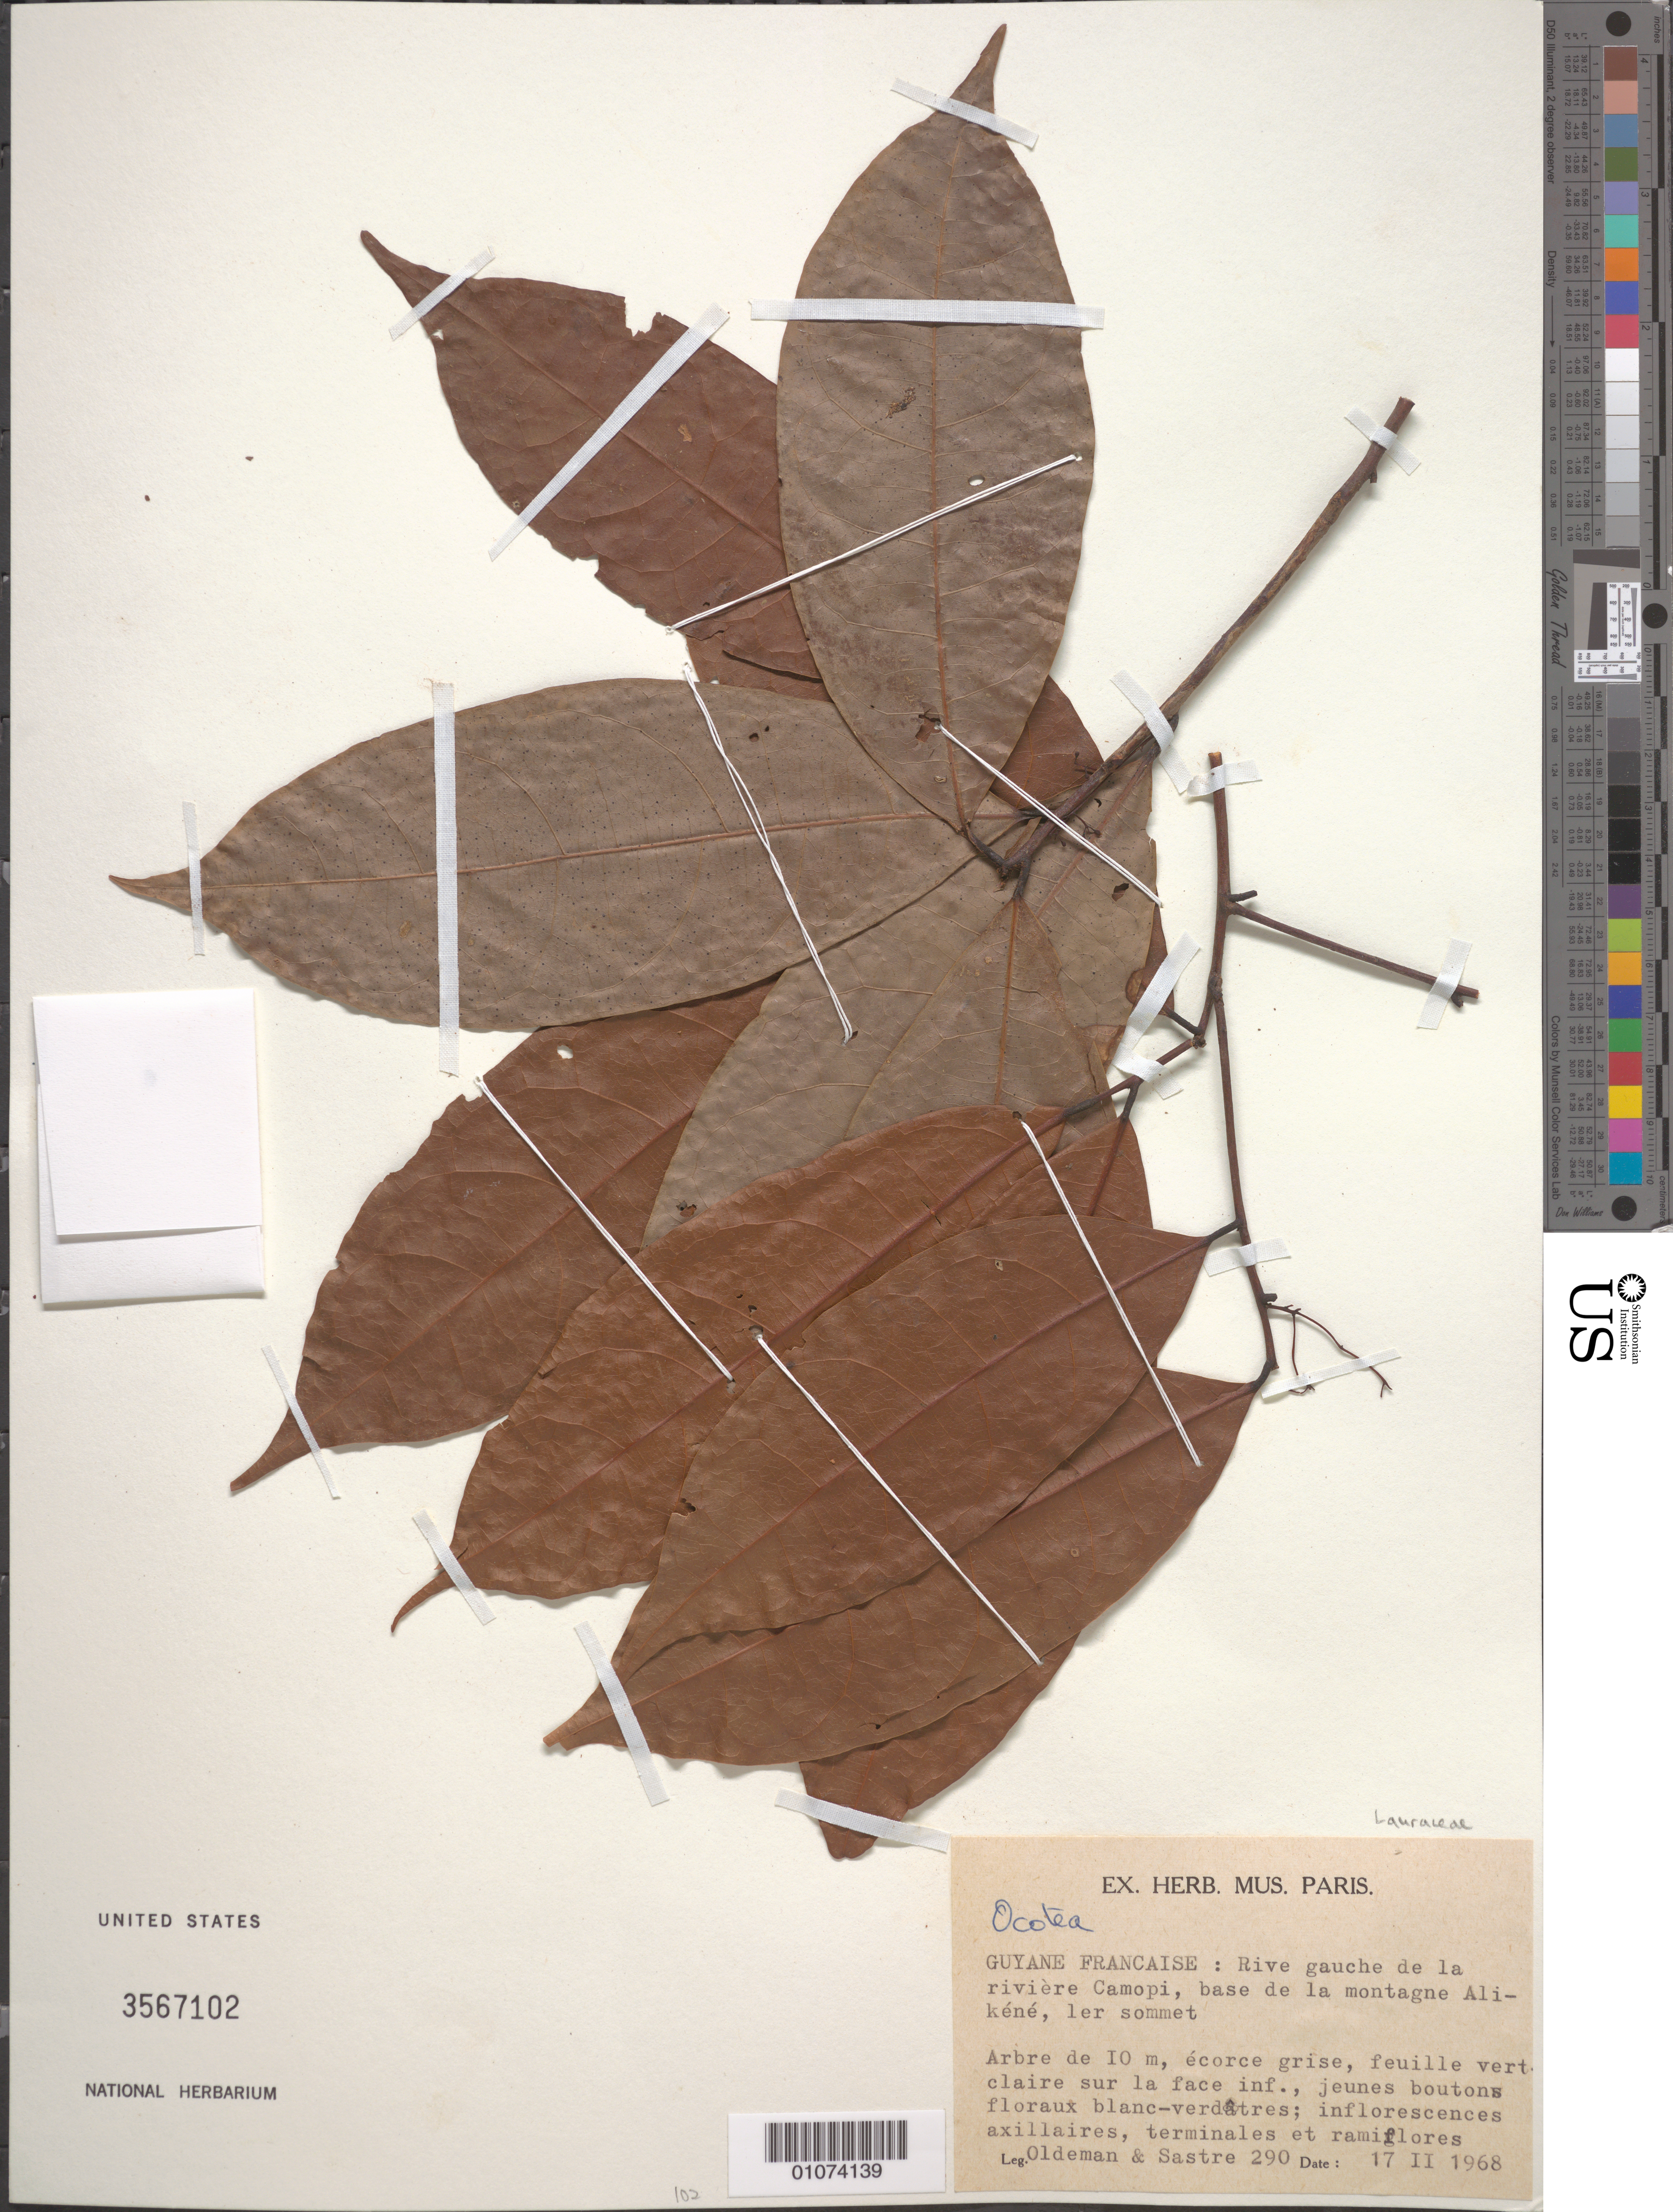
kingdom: Plantae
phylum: Tracheophyta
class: Magnoliopsida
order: Laurales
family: Lauraceae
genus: Ocotea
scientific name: Ocotea sp.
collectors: R. Oldeman & C. H. L. Sastre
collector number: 290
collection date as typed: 17-Feb-68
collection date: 1968-02-17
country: French Guiana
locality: Montagne Alikéné, premier sommet, rive gauche de la rivière Camopi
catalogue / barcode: US 3567102